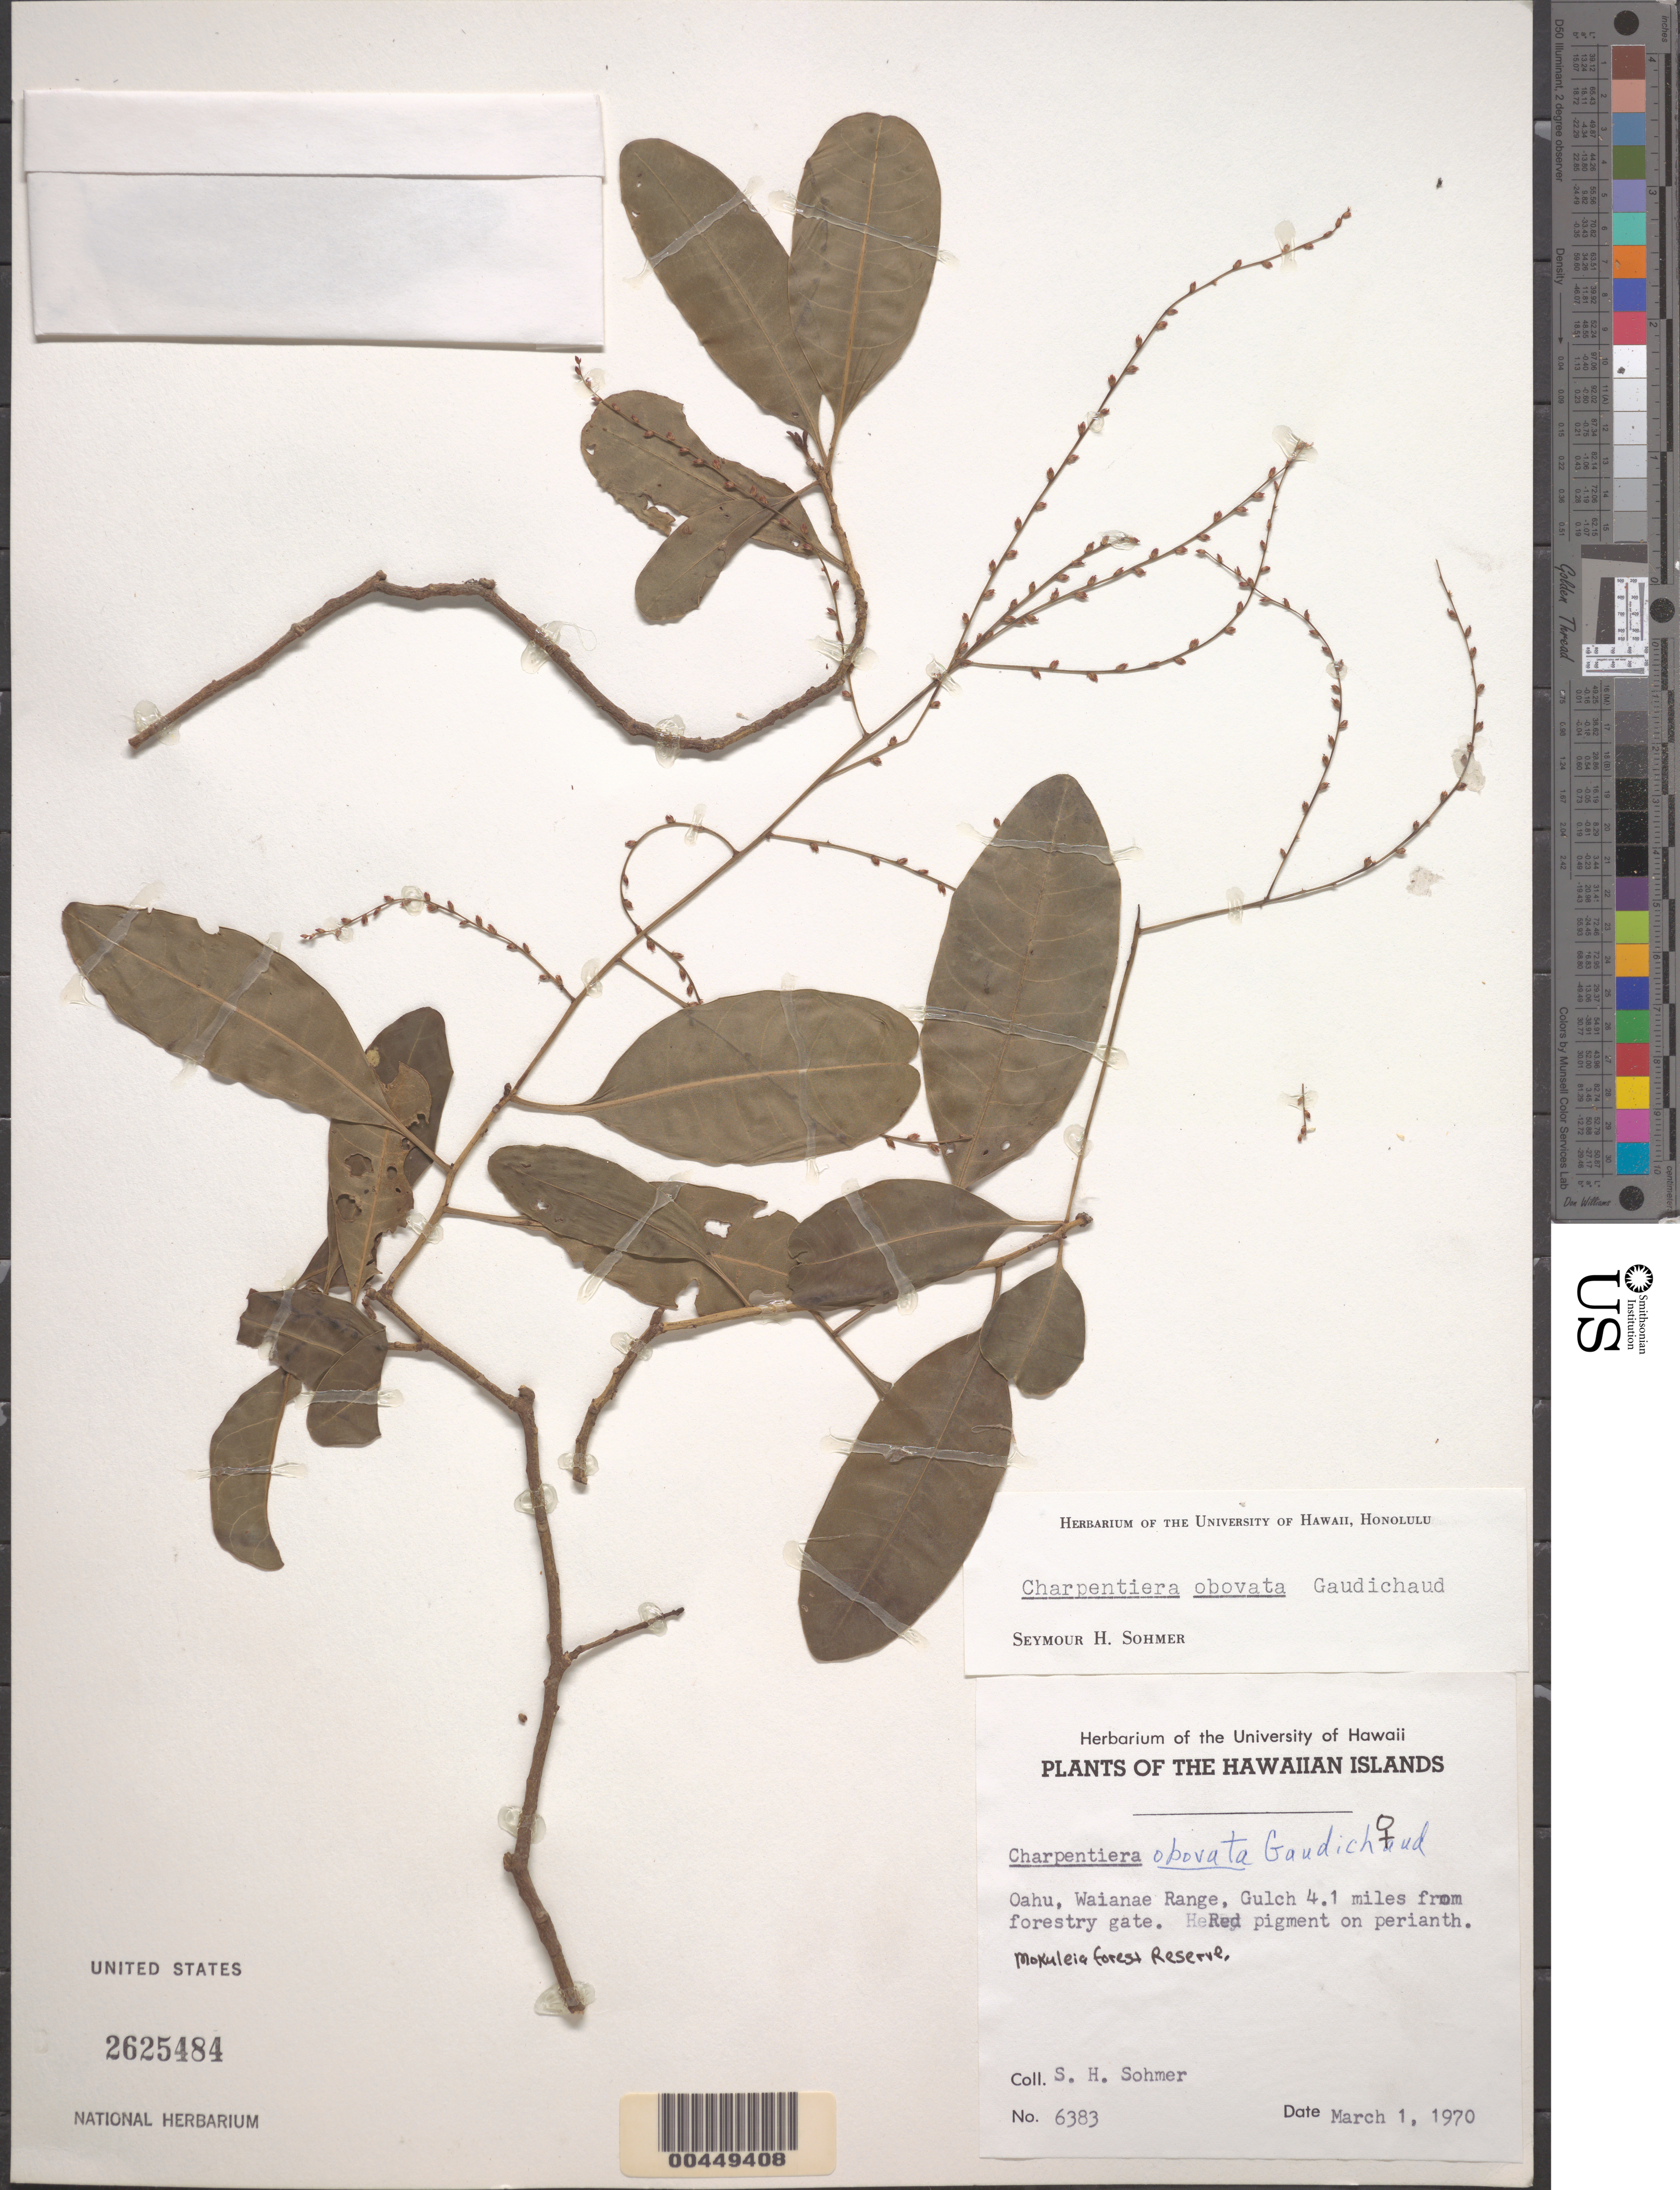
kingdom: Plantae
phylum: Tracheophyta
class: Magnoliopsida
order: Caryophyllales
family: Amaranthaceae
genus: Charpentiera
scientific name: Charpentiera obovata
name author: Gaudich.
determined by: Sohmer, S. H.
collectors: S. H. Sohmer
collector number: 6383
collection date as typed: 1 Mar 1970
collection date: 1970-03-01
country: United States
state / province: Hawaii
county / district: Honolulu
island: Oahu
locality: Waianae Range, gulch 4.1 mi from forestry gate, Mokuleia Forest Reserve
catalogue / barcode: US 2625484